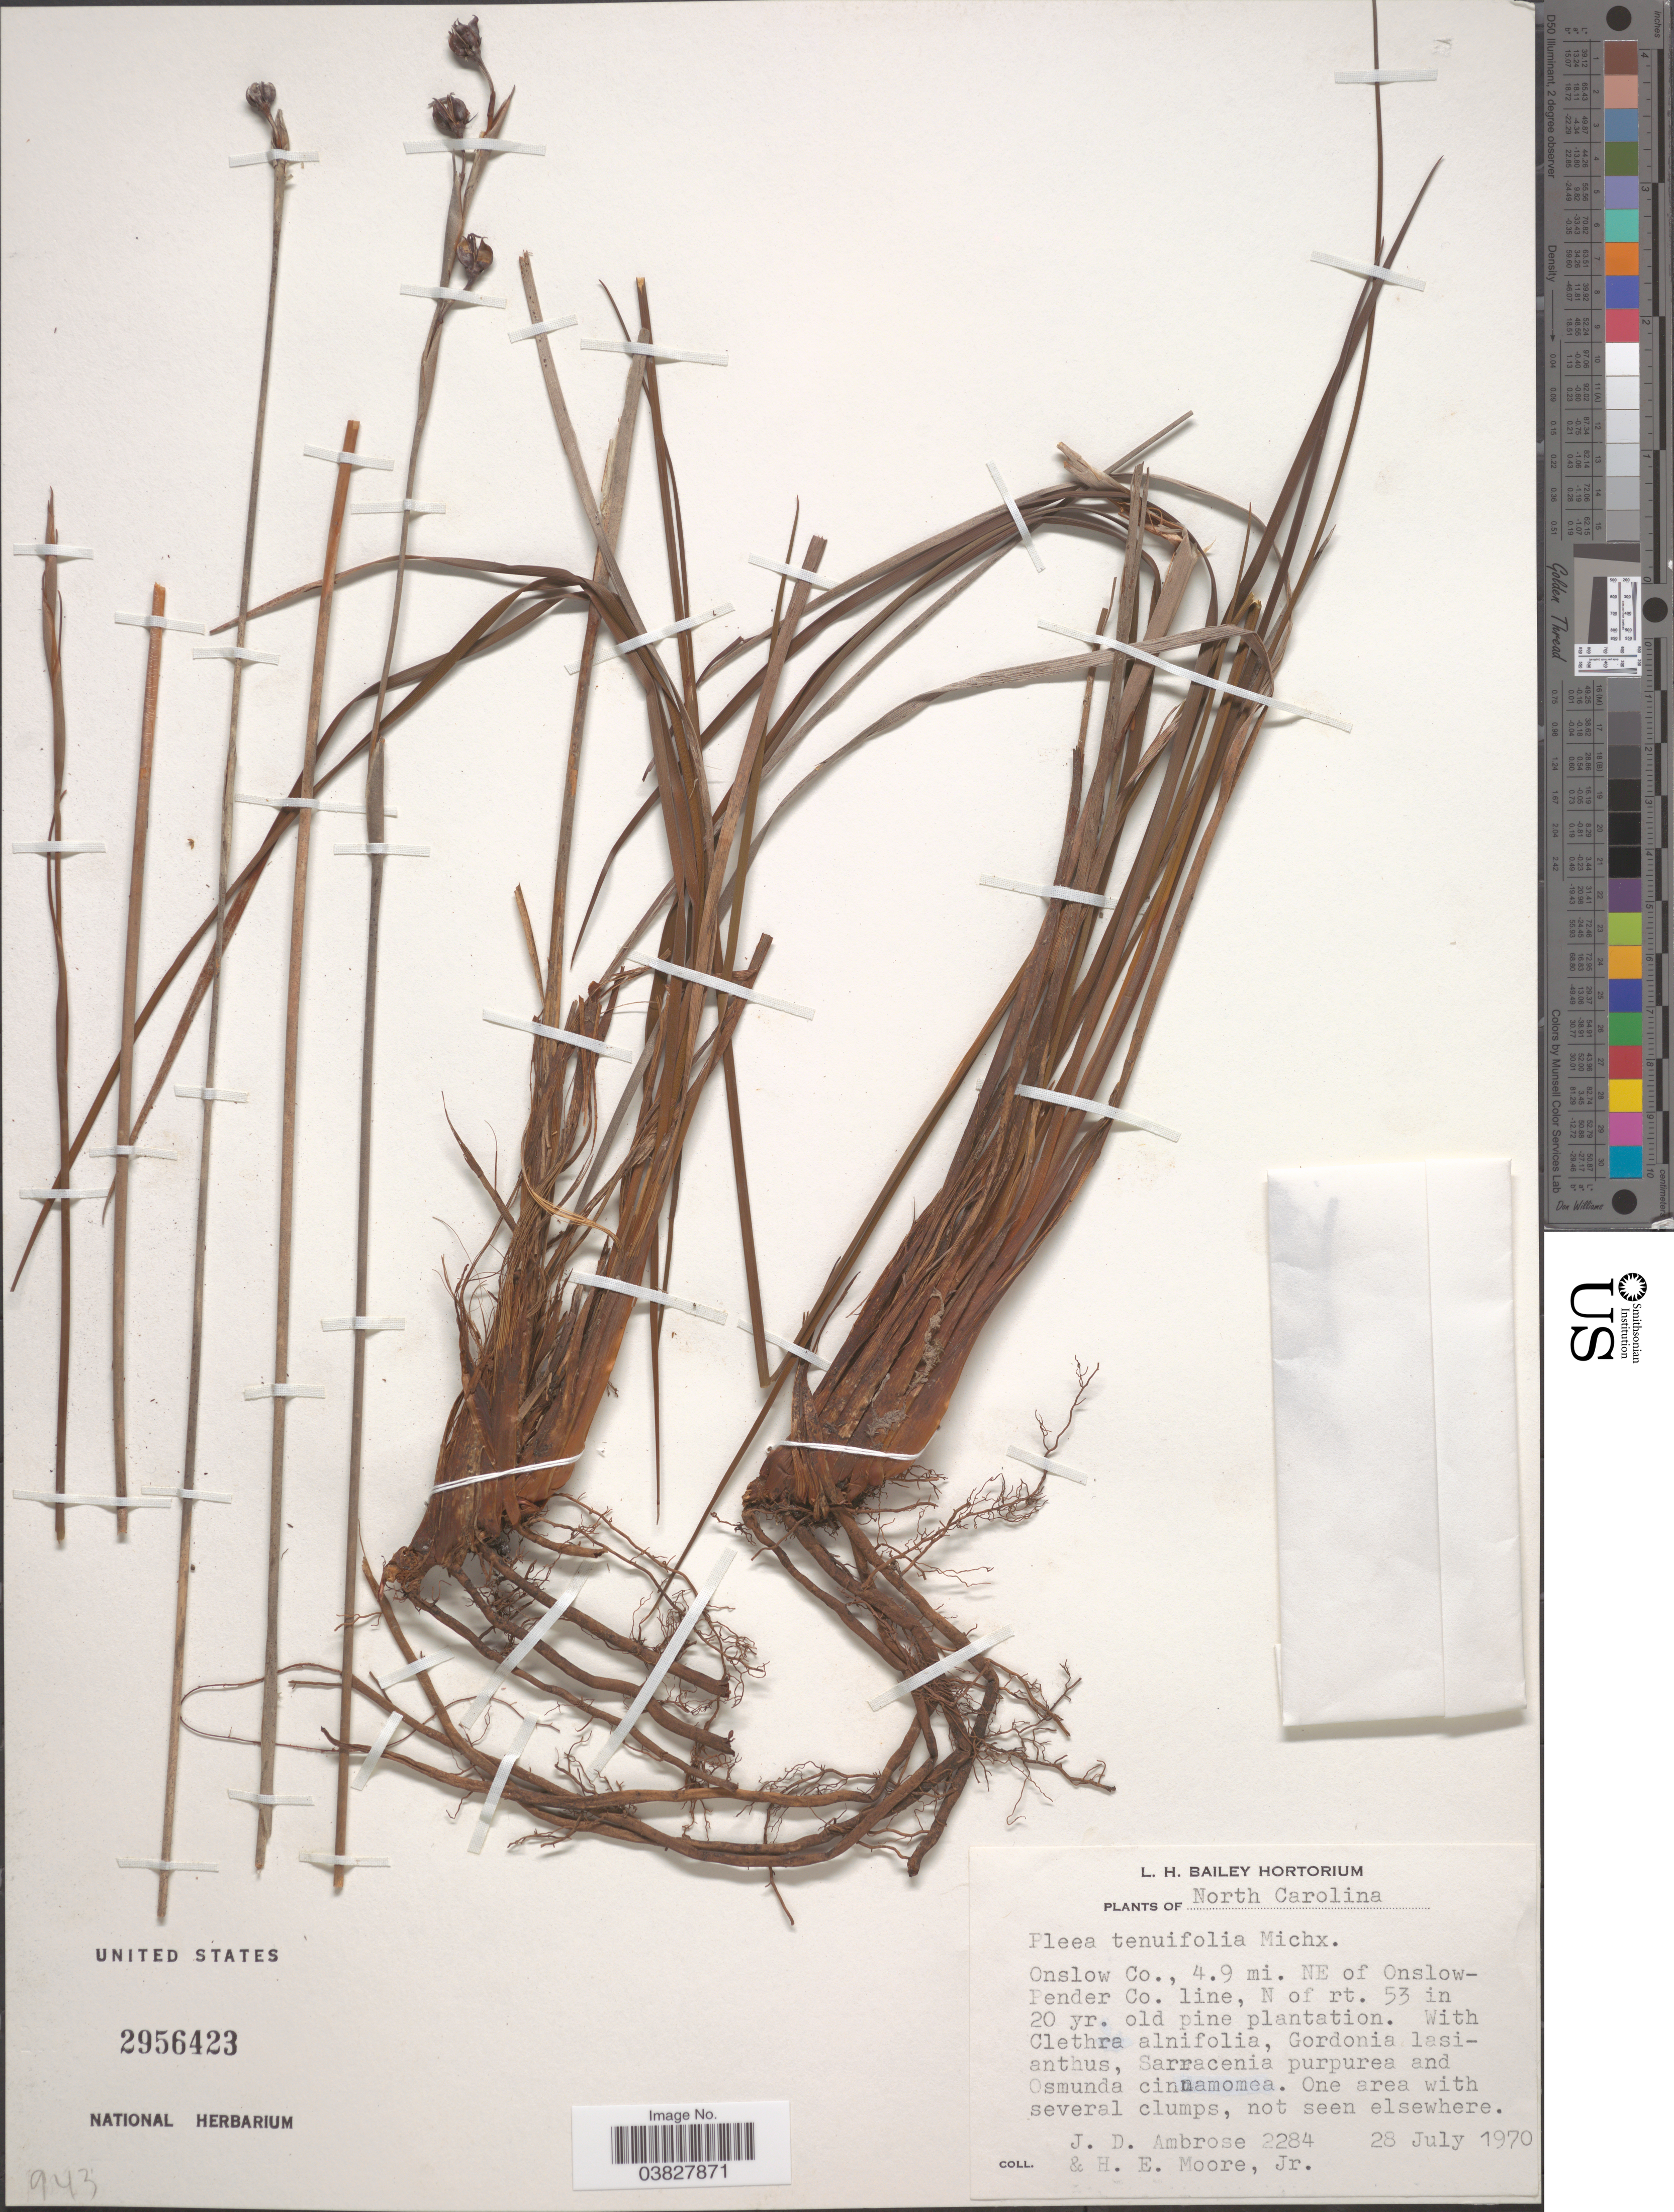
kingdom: Plantae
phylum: Tracheophyta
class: Liliopsida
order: Alismatales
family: Tofieldiaceae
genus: Pleea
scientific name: Pleea tenuifolia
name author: Michx.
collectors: J. D. Ambrose & H. Moore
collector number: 2284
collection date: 1970-07-28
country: United States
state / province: North Carolina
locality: L. H. Bailey Hortorium. Onslow Co., 4.9 mi. NE of Onslow-Pender Co. line, N of rt. 53 in 20 yr. old pine plantation.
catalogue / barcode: US 2956423